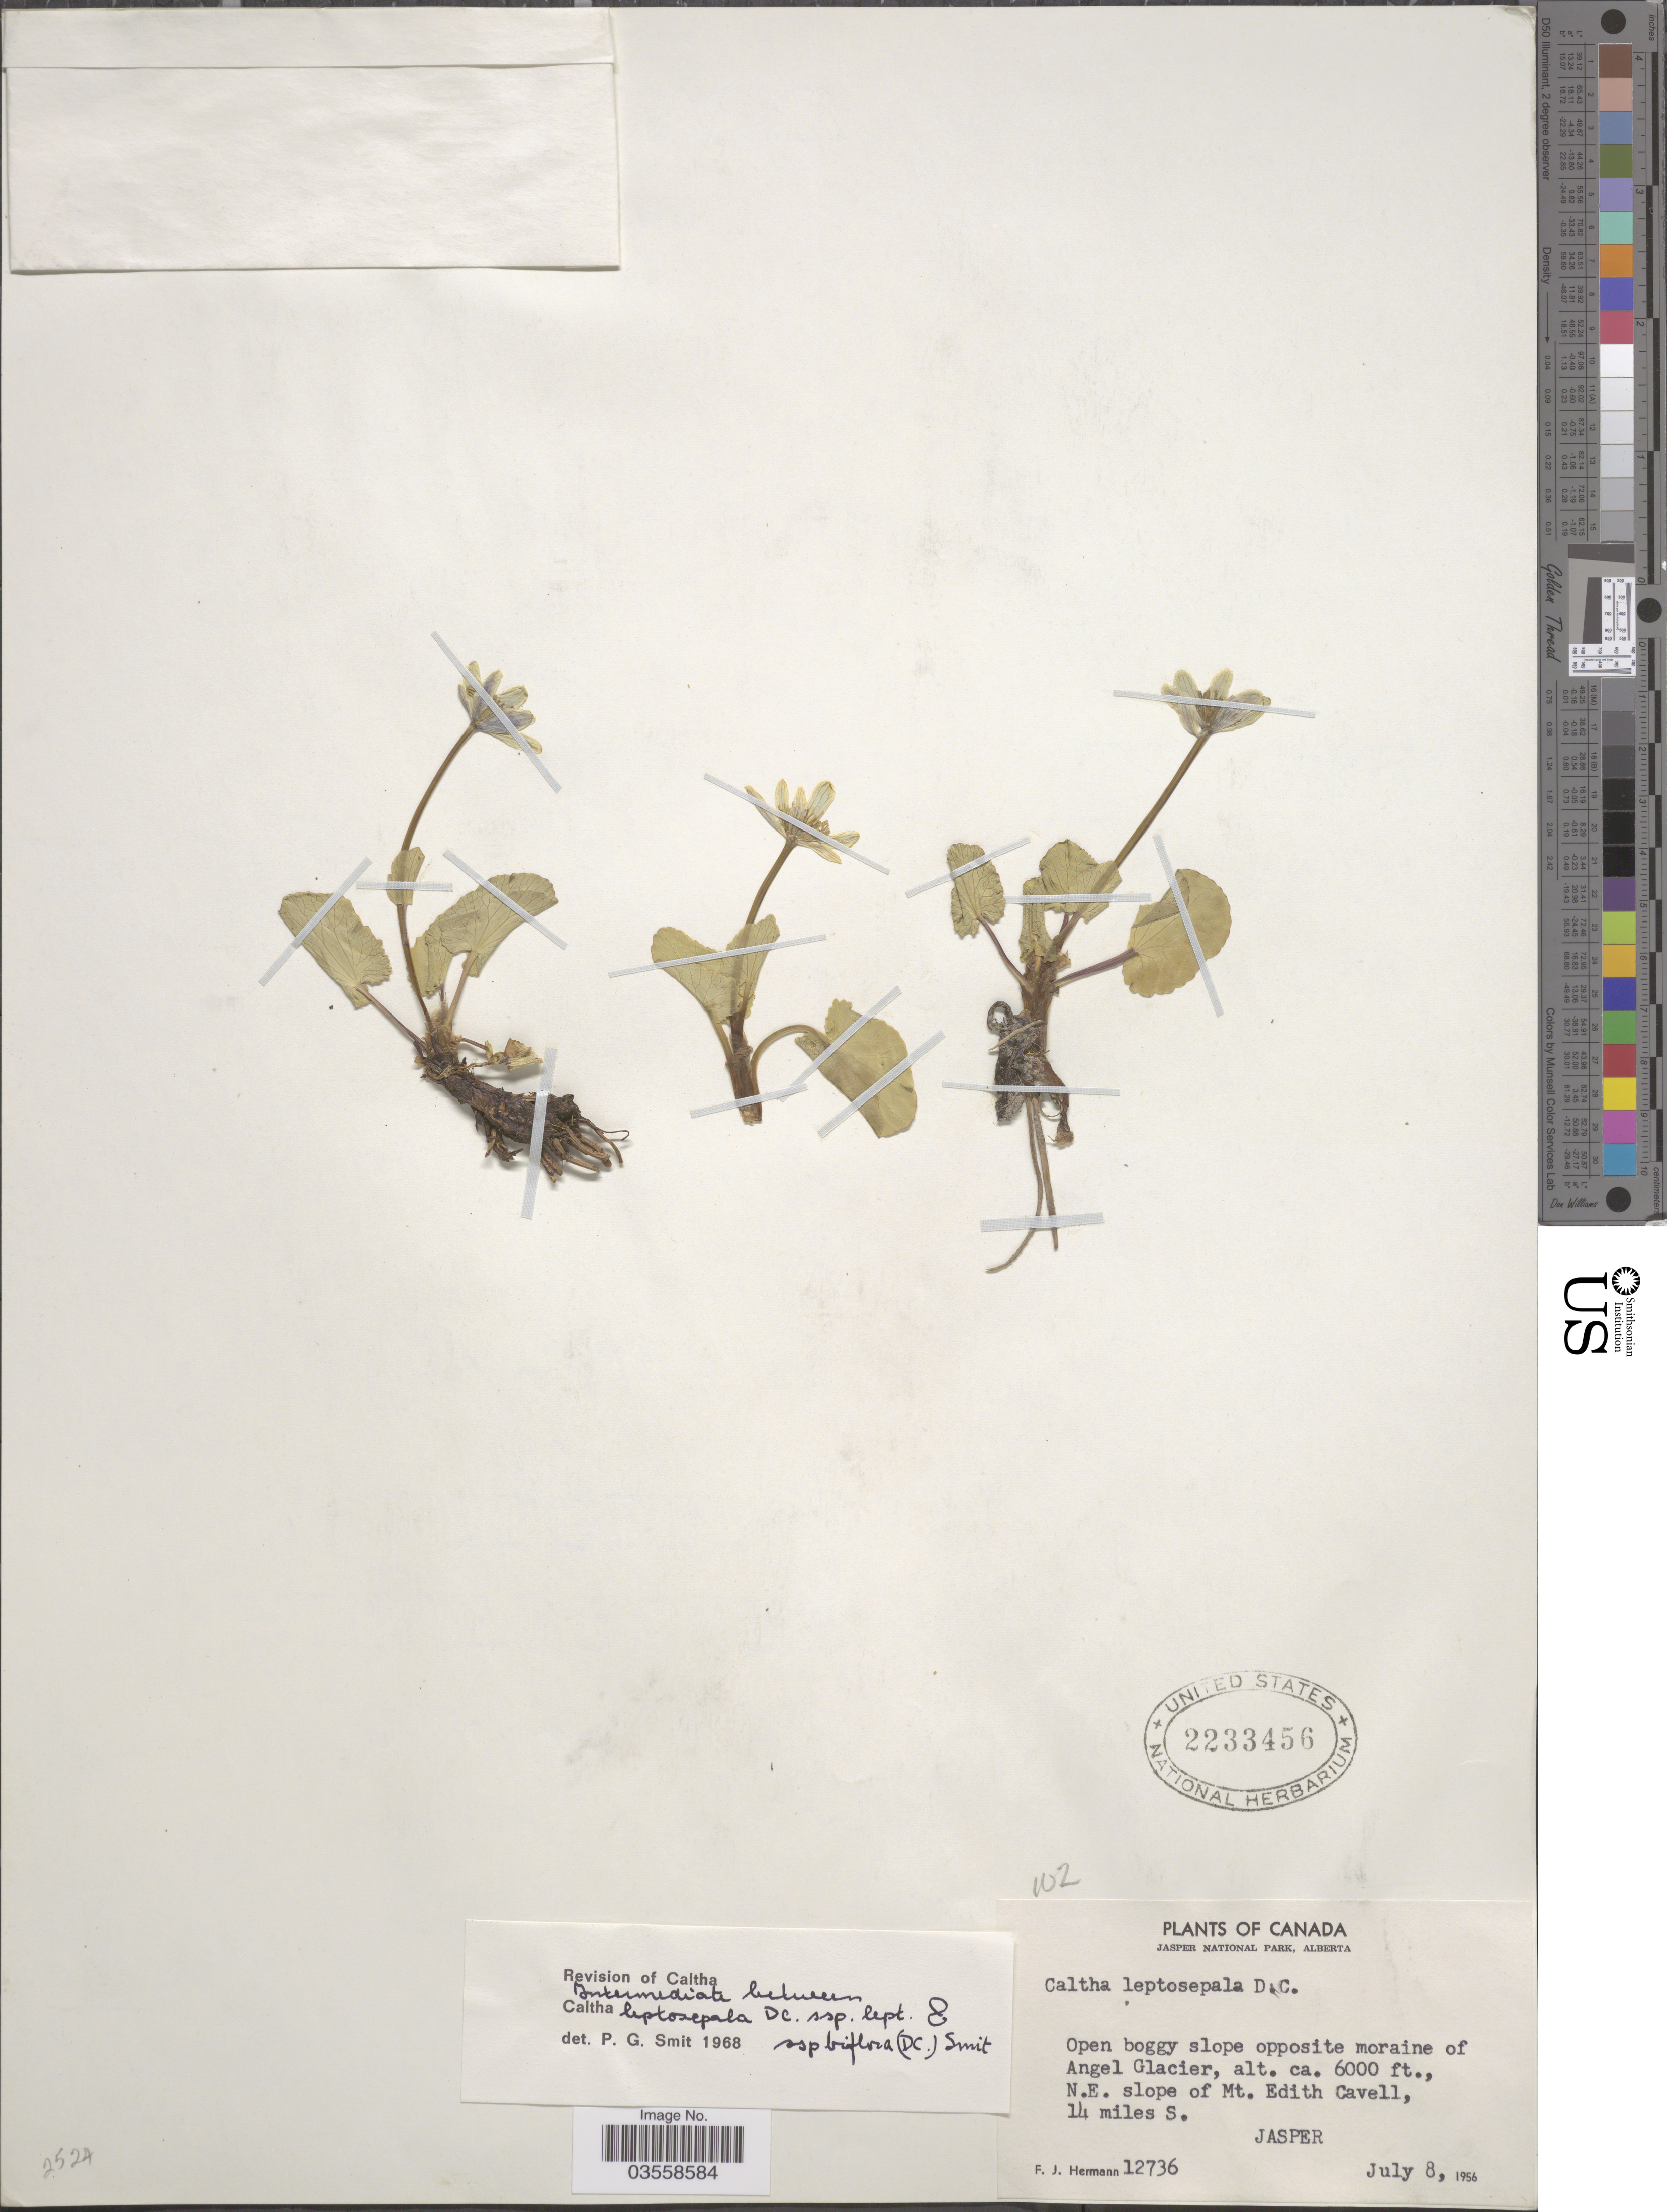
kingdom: Plantae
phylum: Tracheophyta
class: Magnoliopsida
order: Ranunculales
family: Ranunculaceae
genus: Caltha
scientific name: Caltha leptosepala subsp. biflora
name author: DC.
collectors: F. J. Hermann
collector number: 12736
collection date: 1956-07-08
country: Canada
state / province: Alberta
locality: Jasper National Park. Opposite moraine of Angel Glacier, N.E. slope of Mt. Edith Cavell, 14 miles S. Jasper.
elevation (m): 1829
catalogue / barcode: US 2233456